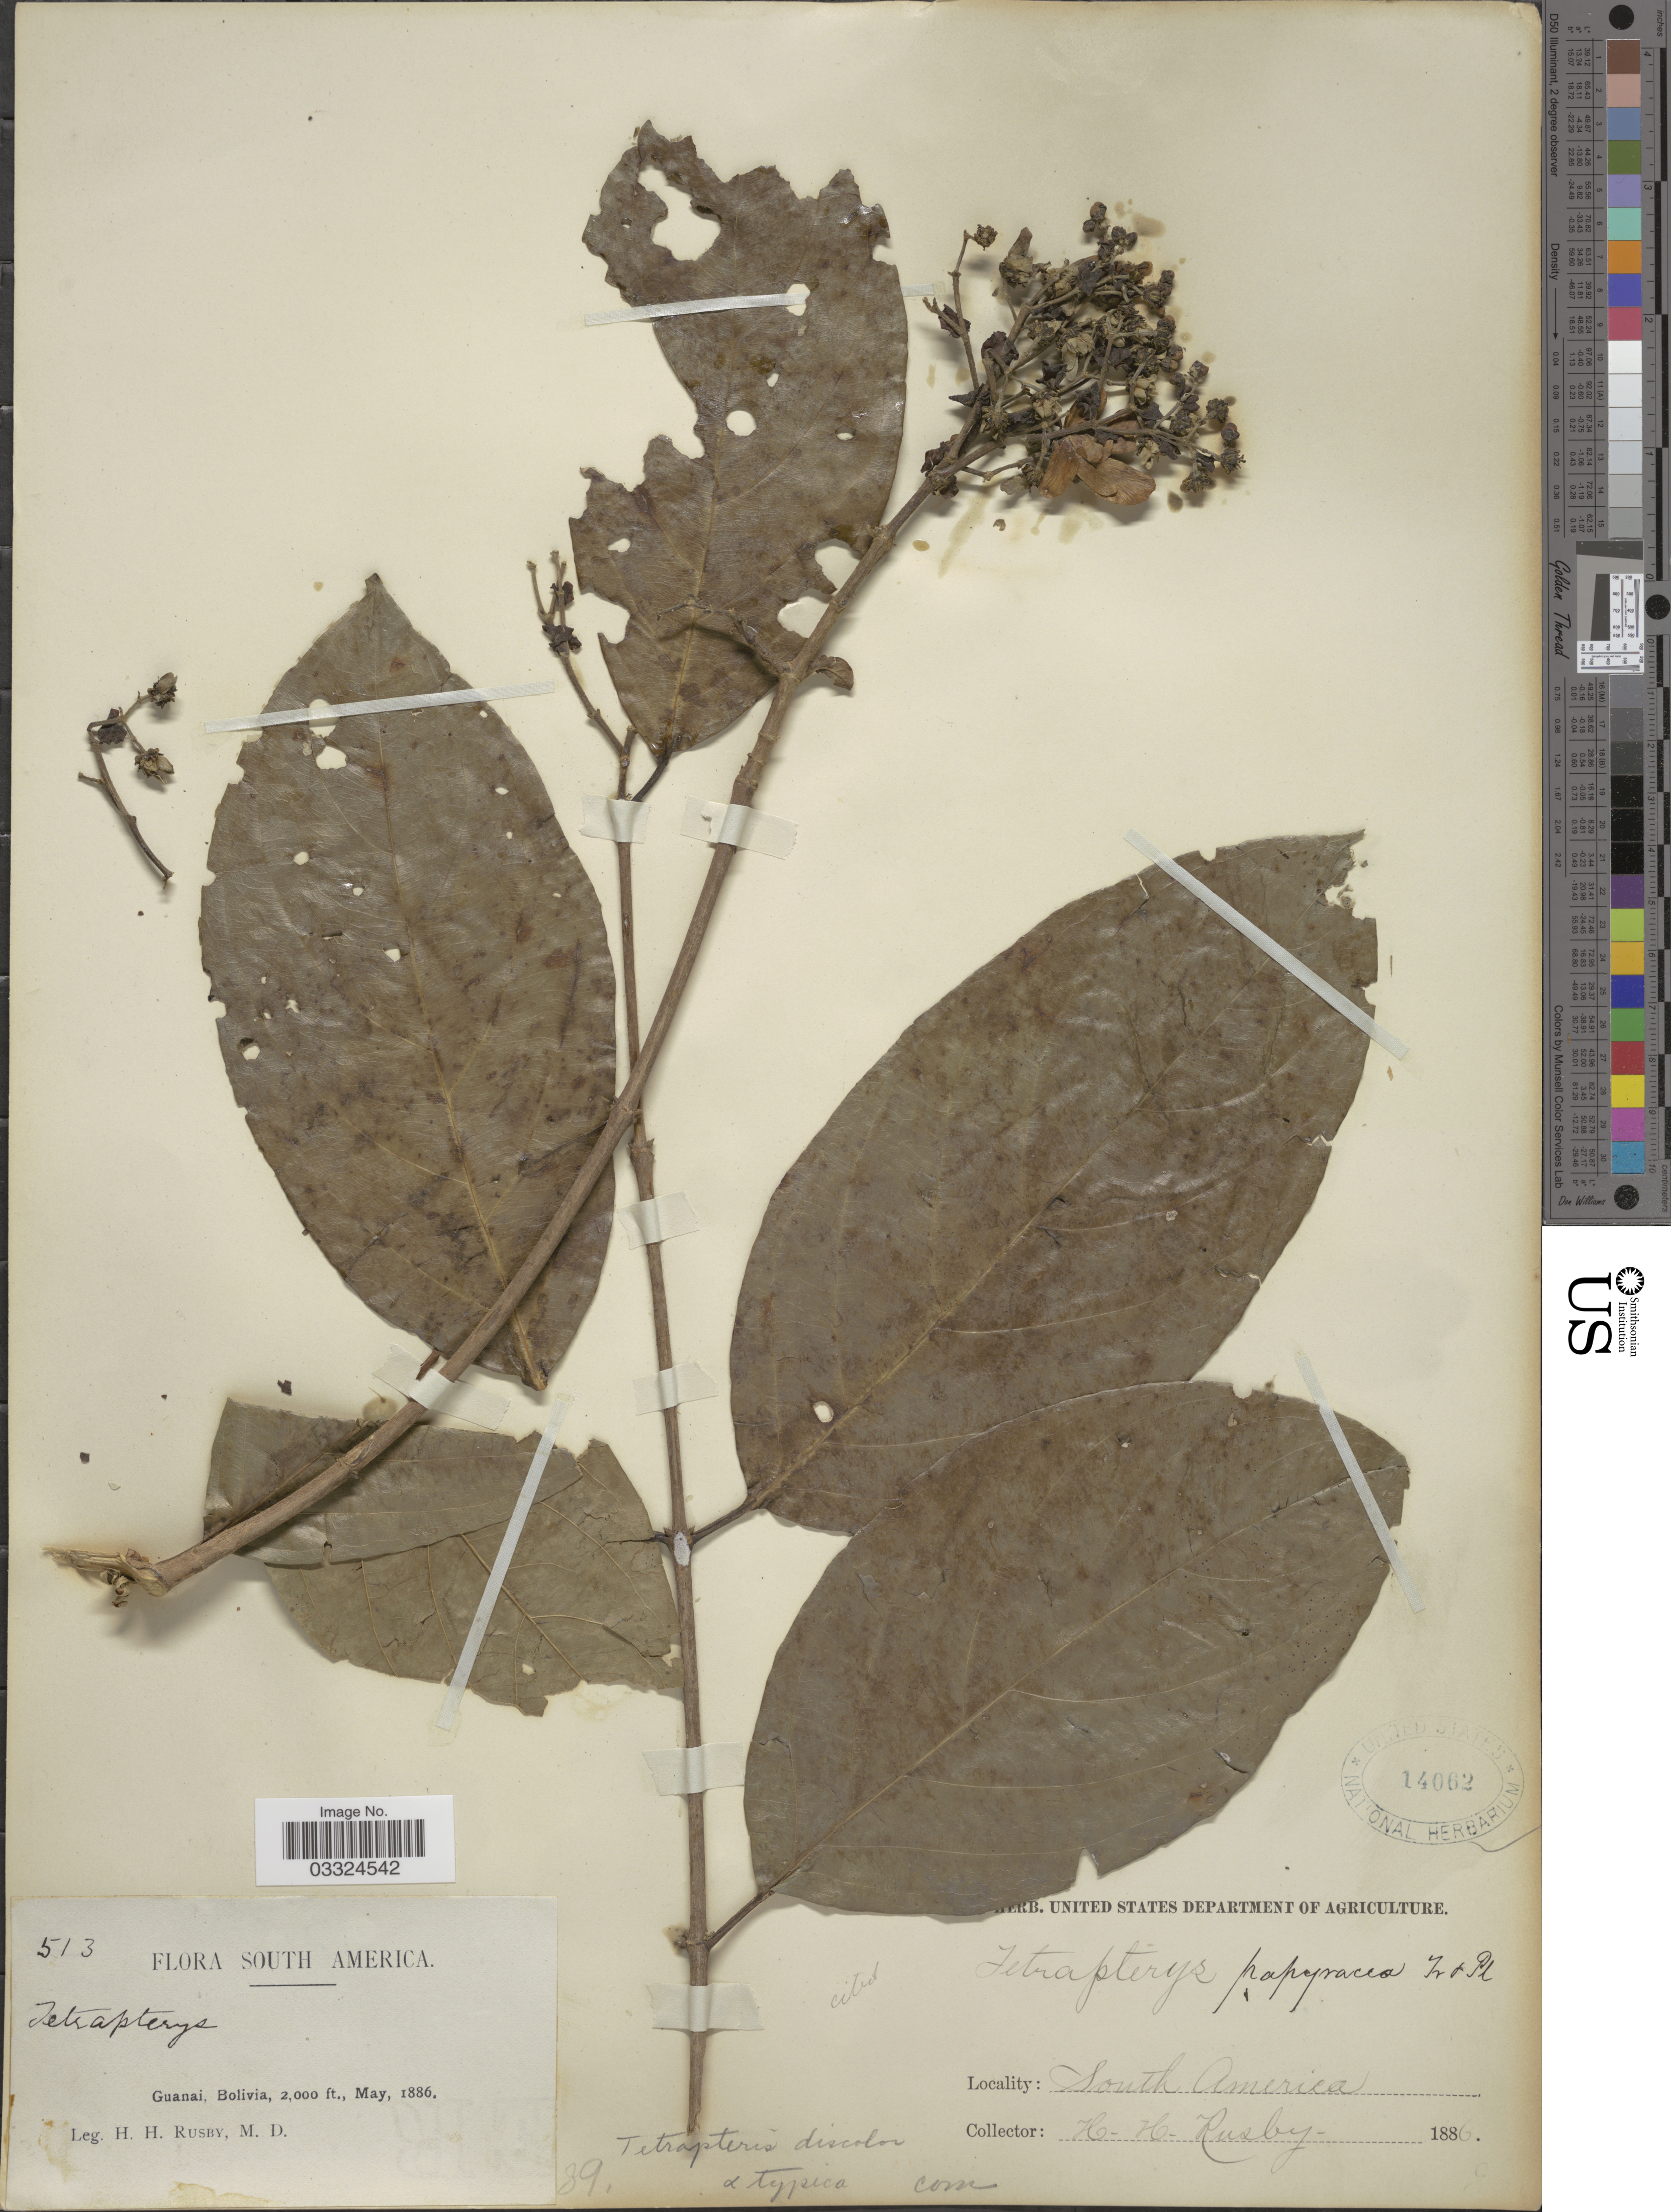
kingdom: Plantae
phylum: Tracheophyta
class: Magnoliopsida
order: Malpighiales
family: Malpighiaceae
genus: Tetrapterys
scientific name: Tetrapterys discolor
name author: (G. Mey.) DC.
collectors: H. H. Rusby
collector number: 513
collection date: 1886-05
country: Bolivia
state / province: La Páz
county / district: Larecaja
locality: Guanay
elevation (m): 610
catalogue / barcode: US 14062